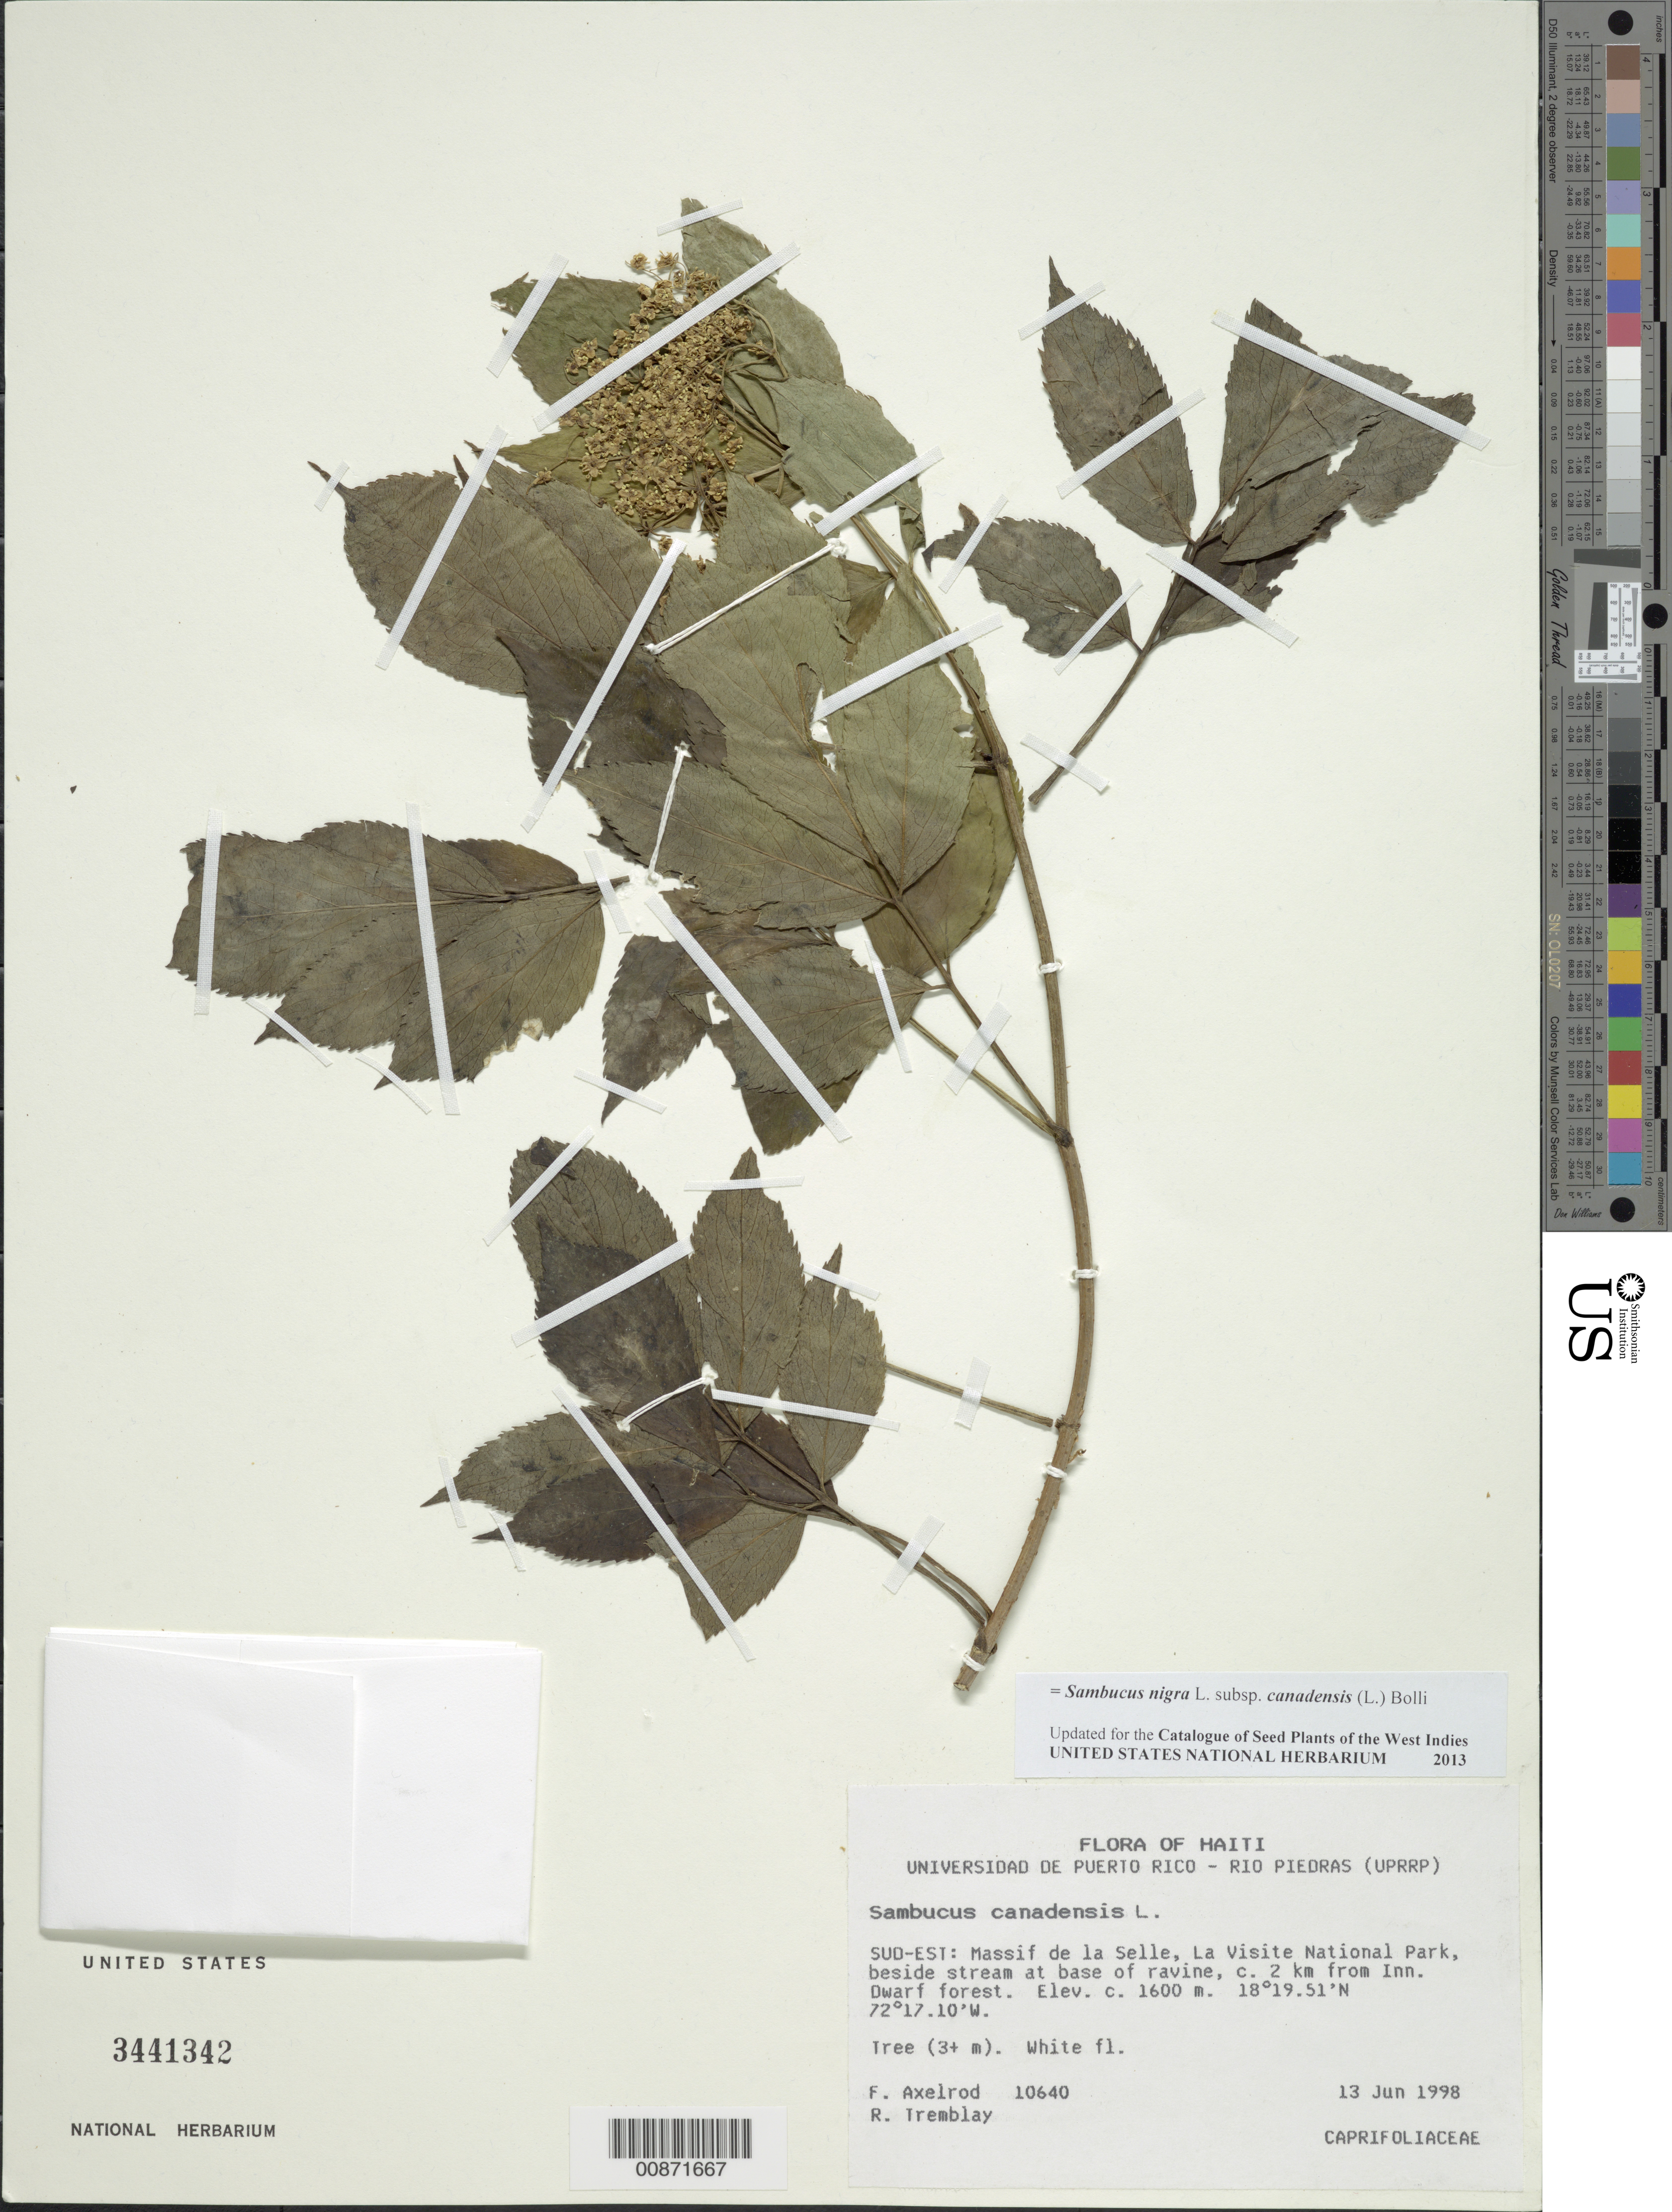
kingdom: Plantae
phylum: Tracheophyta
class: Magnoliopsida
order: Dipsacales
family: Viburnaceae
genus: Sambucus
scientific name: Sambucus nigra subsp. canadensis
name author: (L.) Bolli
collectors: F. S. Axelrod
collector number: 10640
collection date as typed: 13 Jun 1998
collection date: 1998-06-13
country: Haiti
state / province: Sud-Est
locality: Massif de la Selle, La Visite National Park, about 2 km from Inn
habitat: Dwarf forest beside stream at base of ravine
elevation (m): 1600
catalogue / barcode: US 3441342